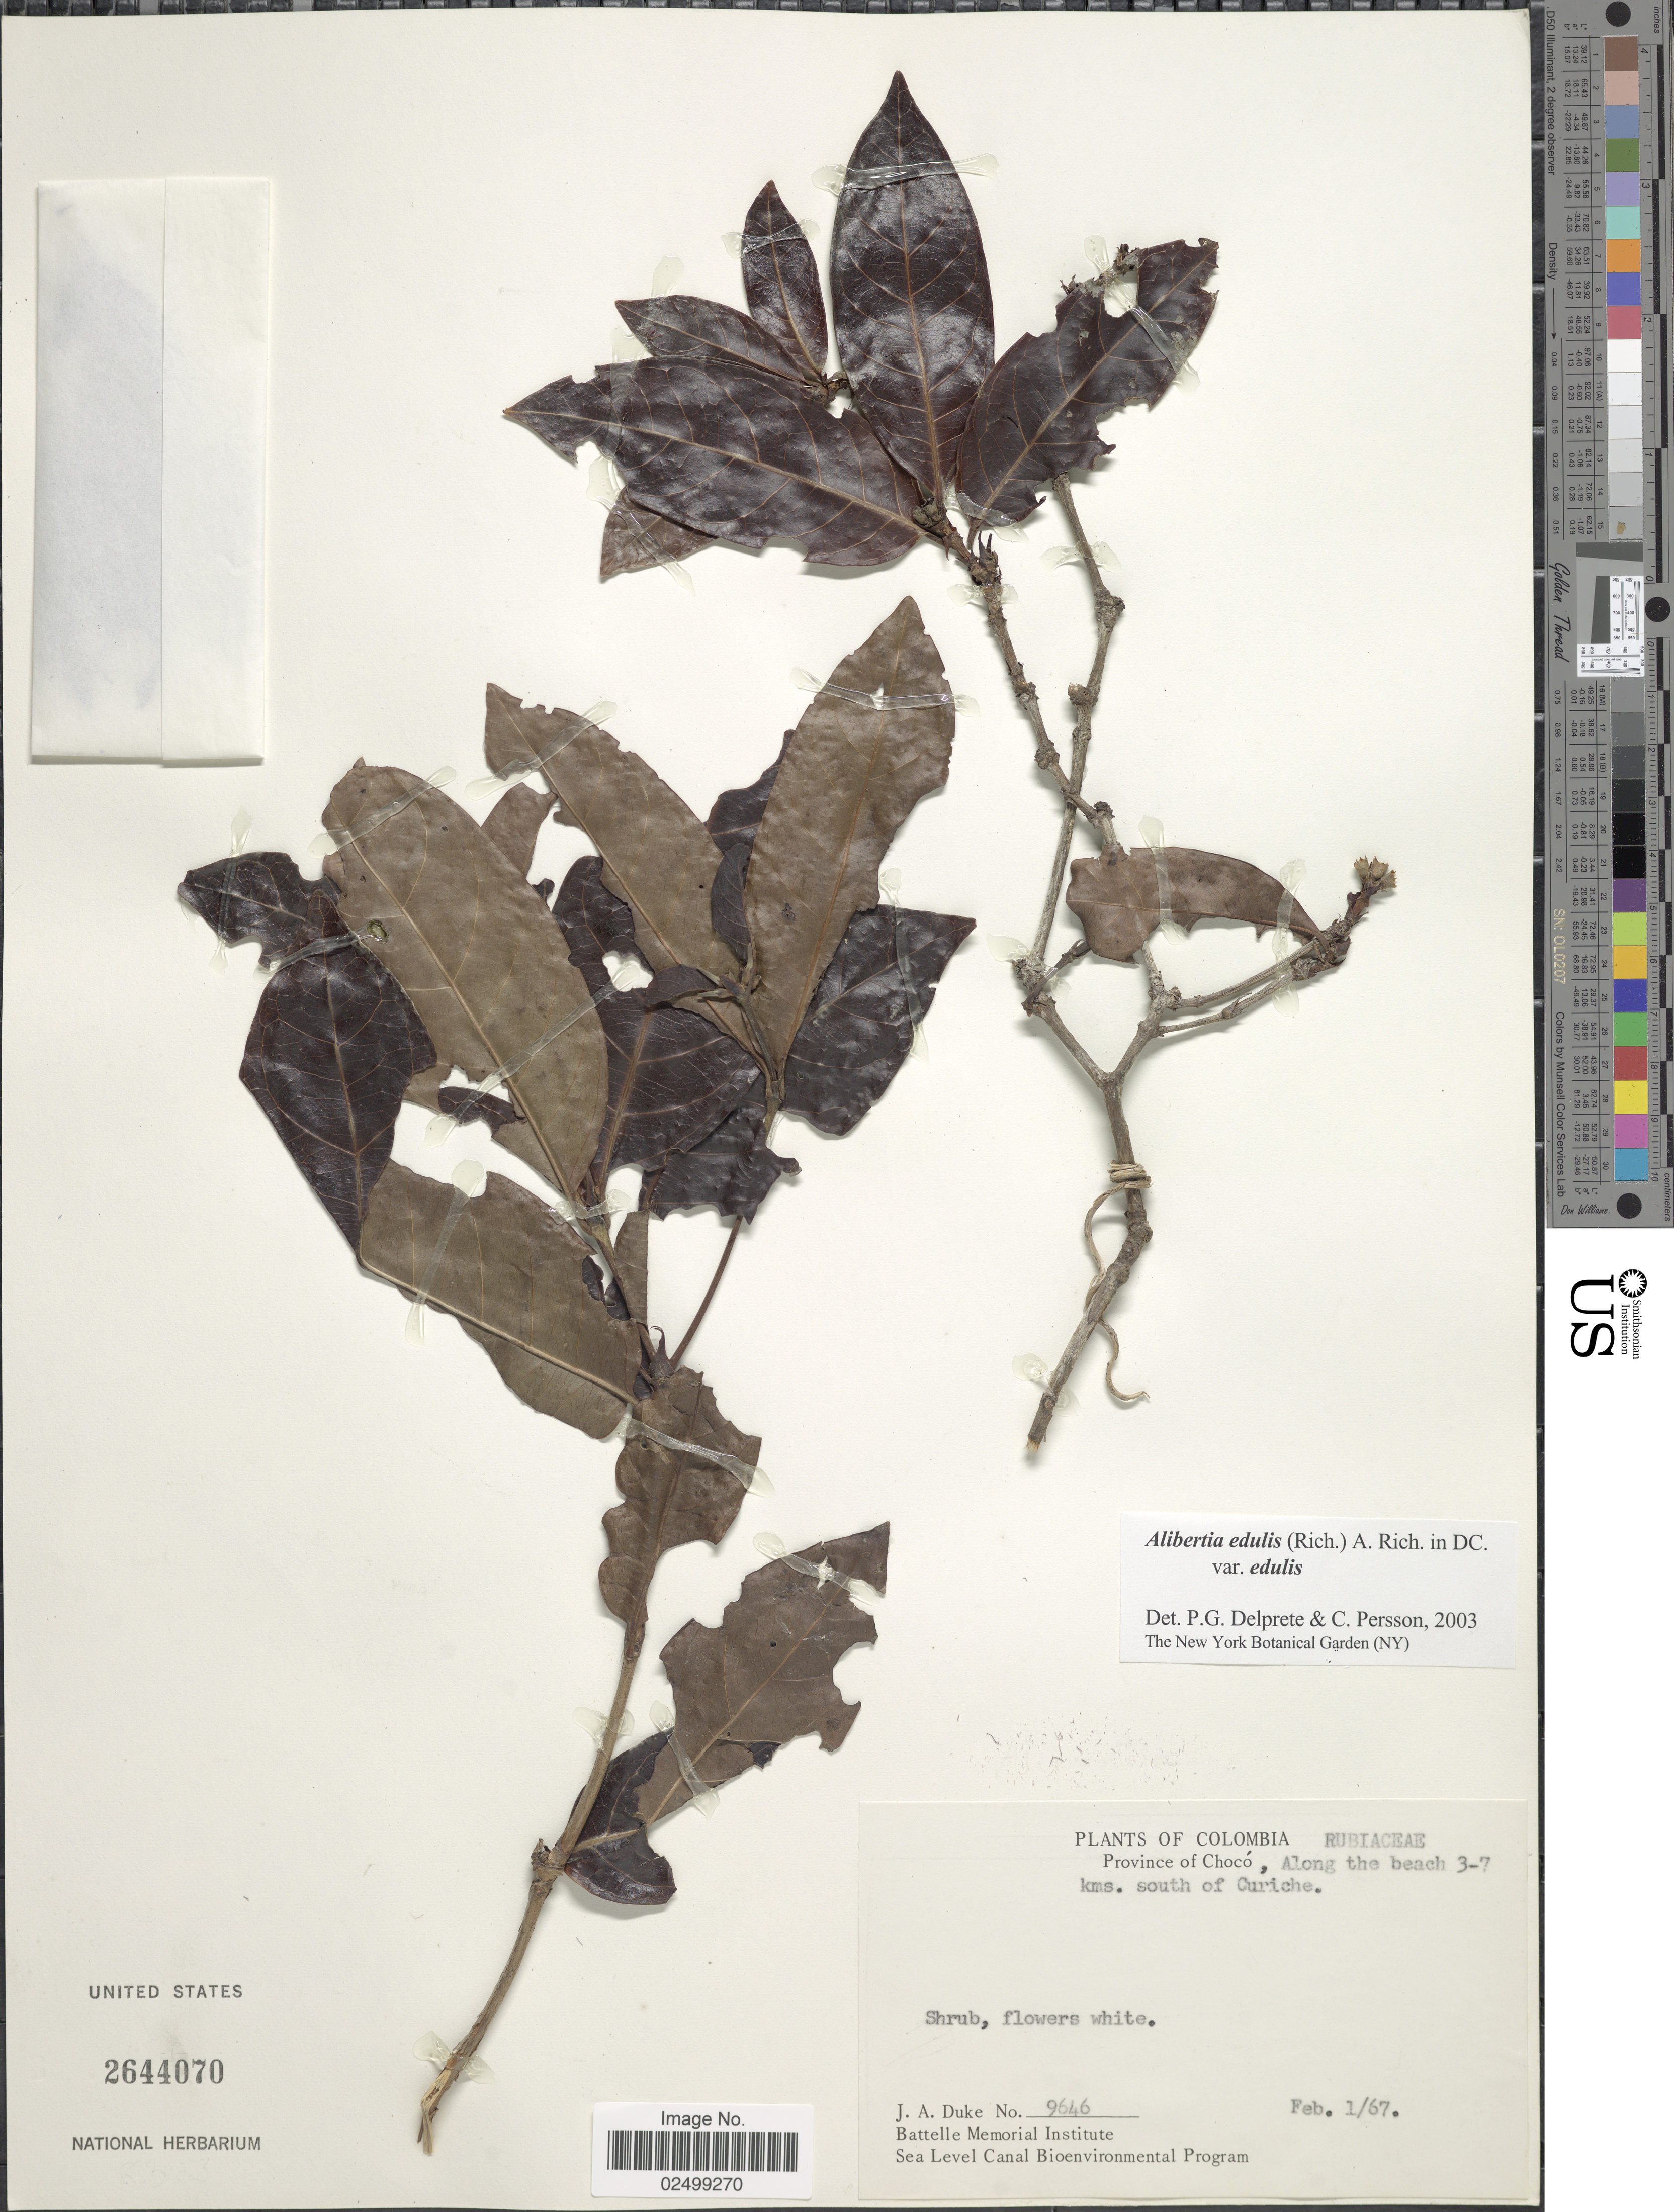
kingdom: Plantae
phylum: Tracheophyta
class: Magnoliopsida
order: Gentianales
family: Rubiaceae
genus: Alibertia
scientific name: Alibertia edulis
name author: (Rich.) A. Rich. ex DC.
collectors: J. A. Duke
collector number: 9646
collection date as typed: Transcribed d/m/y: 1/2/67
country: Colombia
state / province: Chocó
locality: Along the beach 3-7 kms south of Curiche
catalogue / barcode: US 2644070